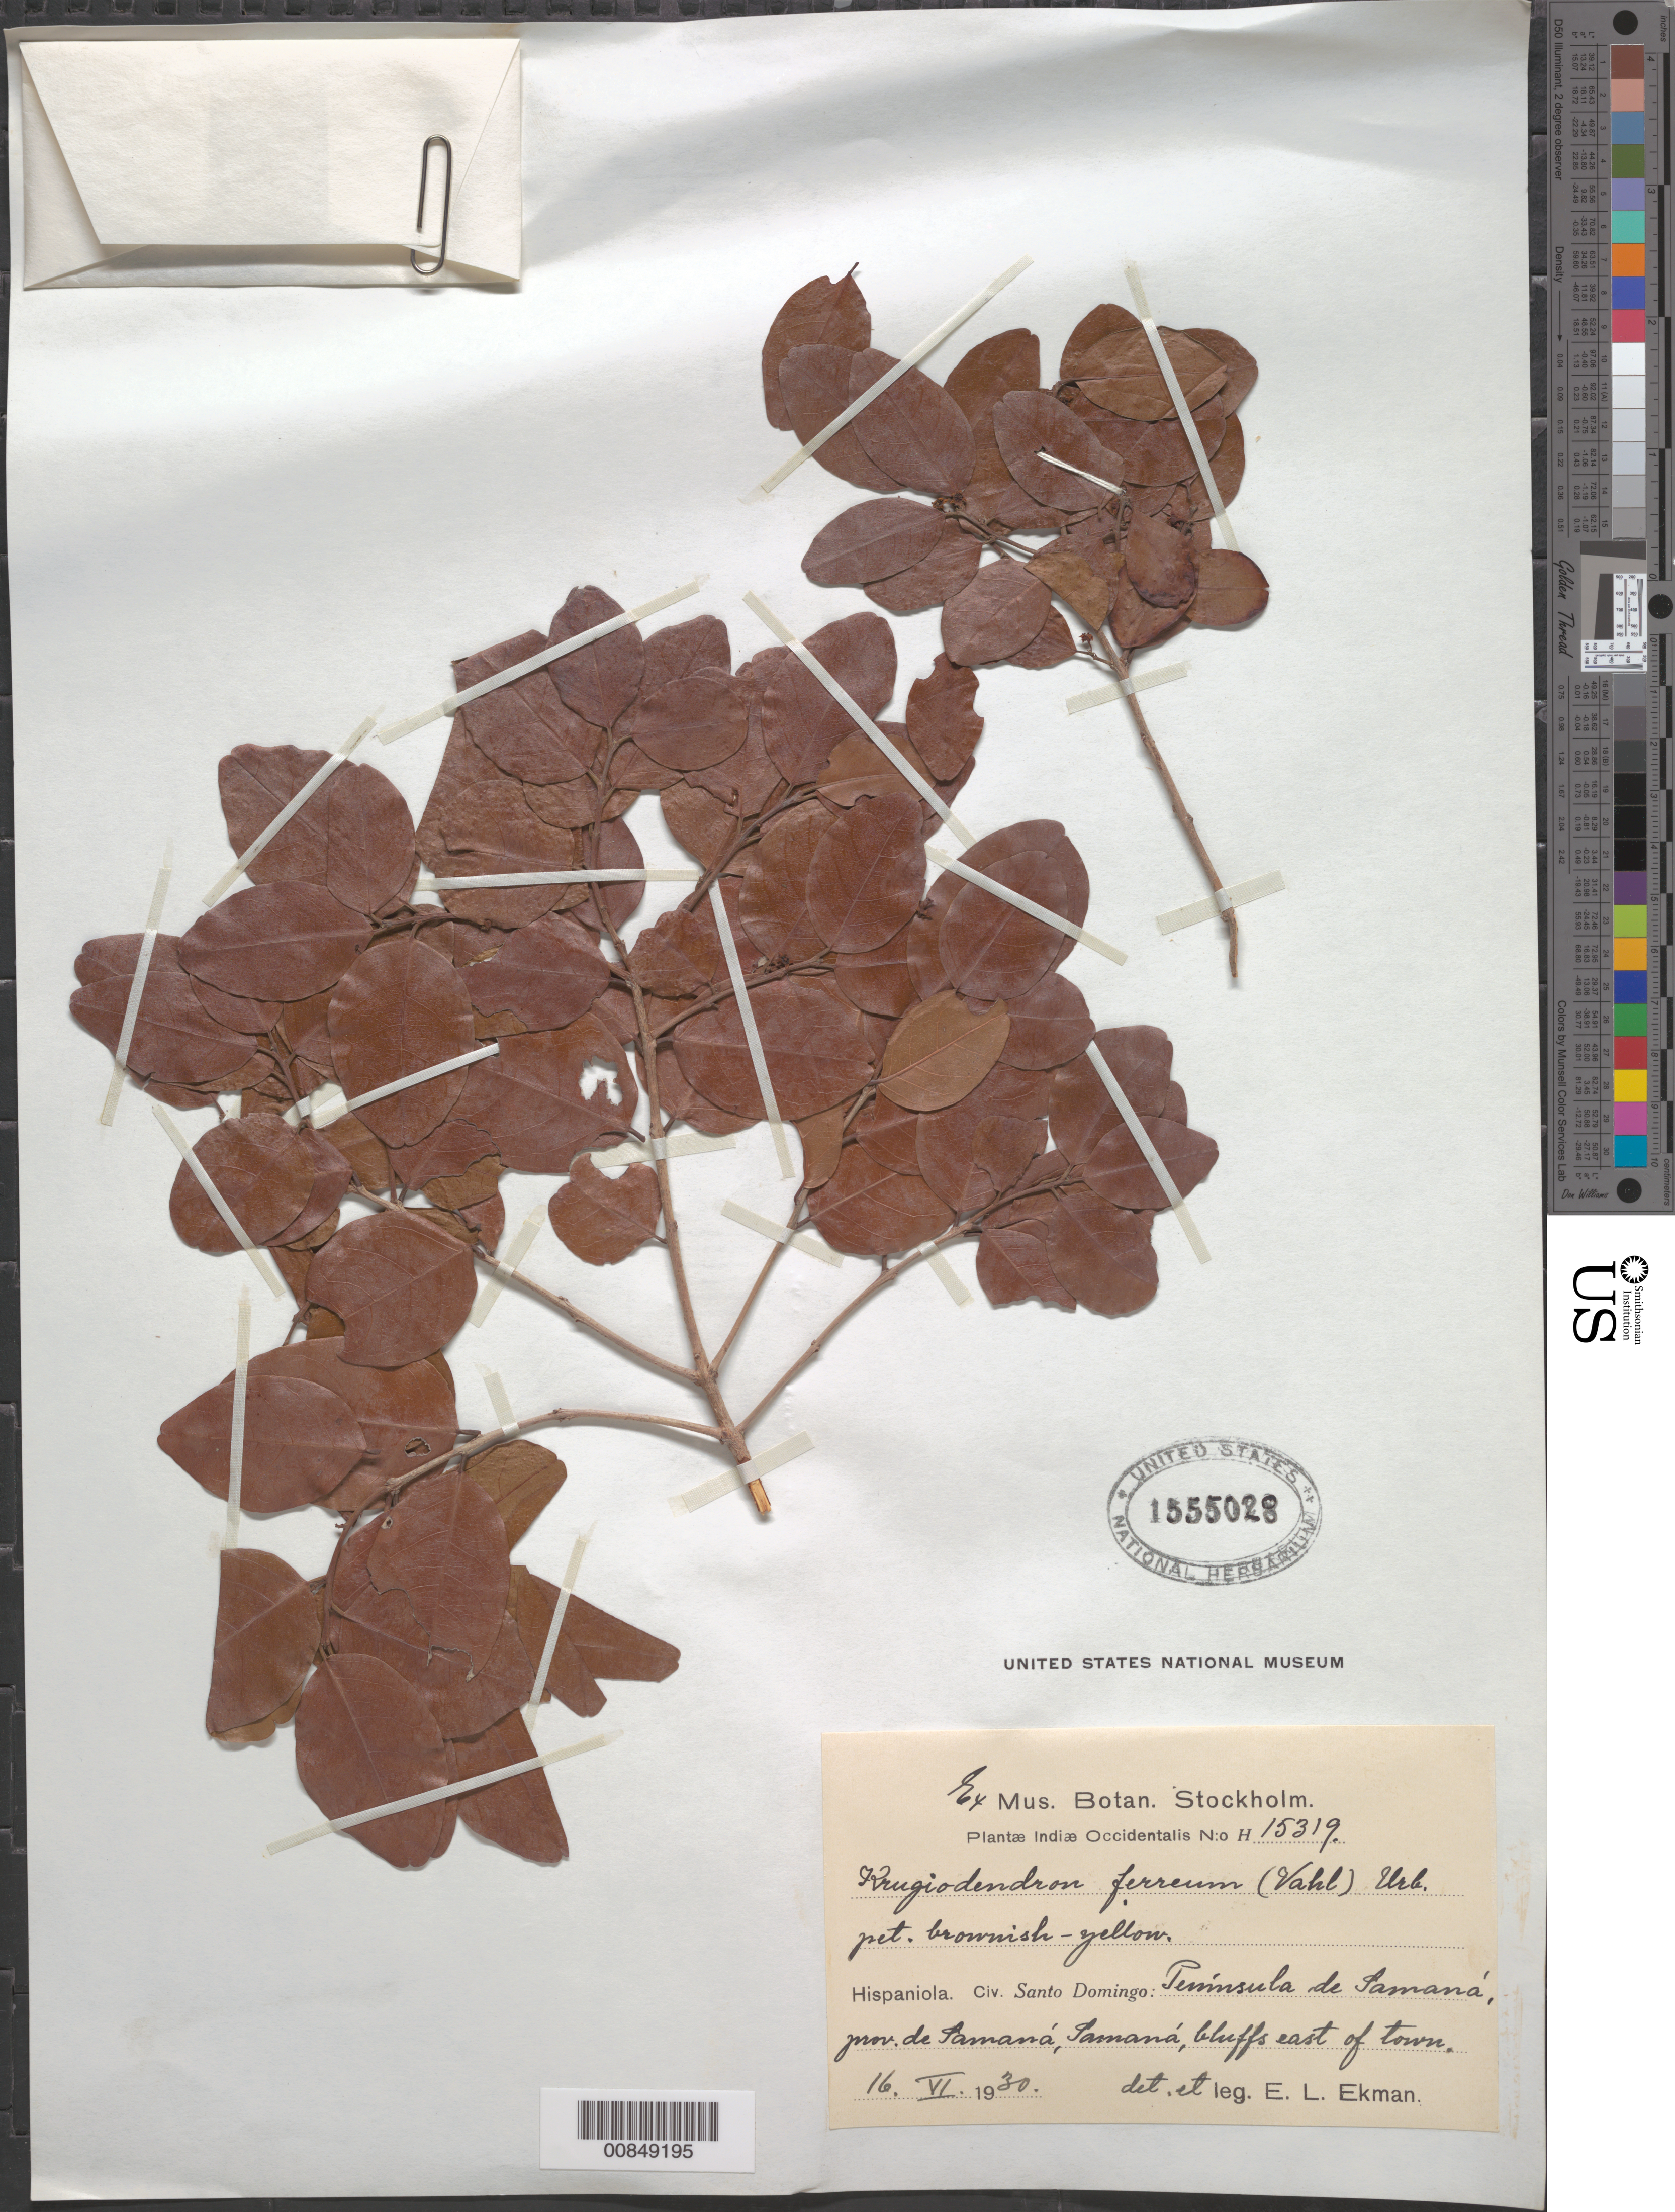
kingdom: Plantae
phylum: Tracheophyta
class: Magnoliopsida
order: Rosales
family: Rhamnaceae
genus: Krugiodendron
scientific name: Krugiodendron ferreum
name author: (Vahl) Urb.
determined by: Ekman, E. L.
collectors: E. L. Ekman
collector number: H 15319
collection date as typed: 16 Jun 1930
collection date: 1930-06-16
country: Dominican Republic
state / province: Samana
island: Hispaniola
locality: Península de Samaná, Samaná. E of town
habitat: Bluffs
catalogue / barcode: US 1555028